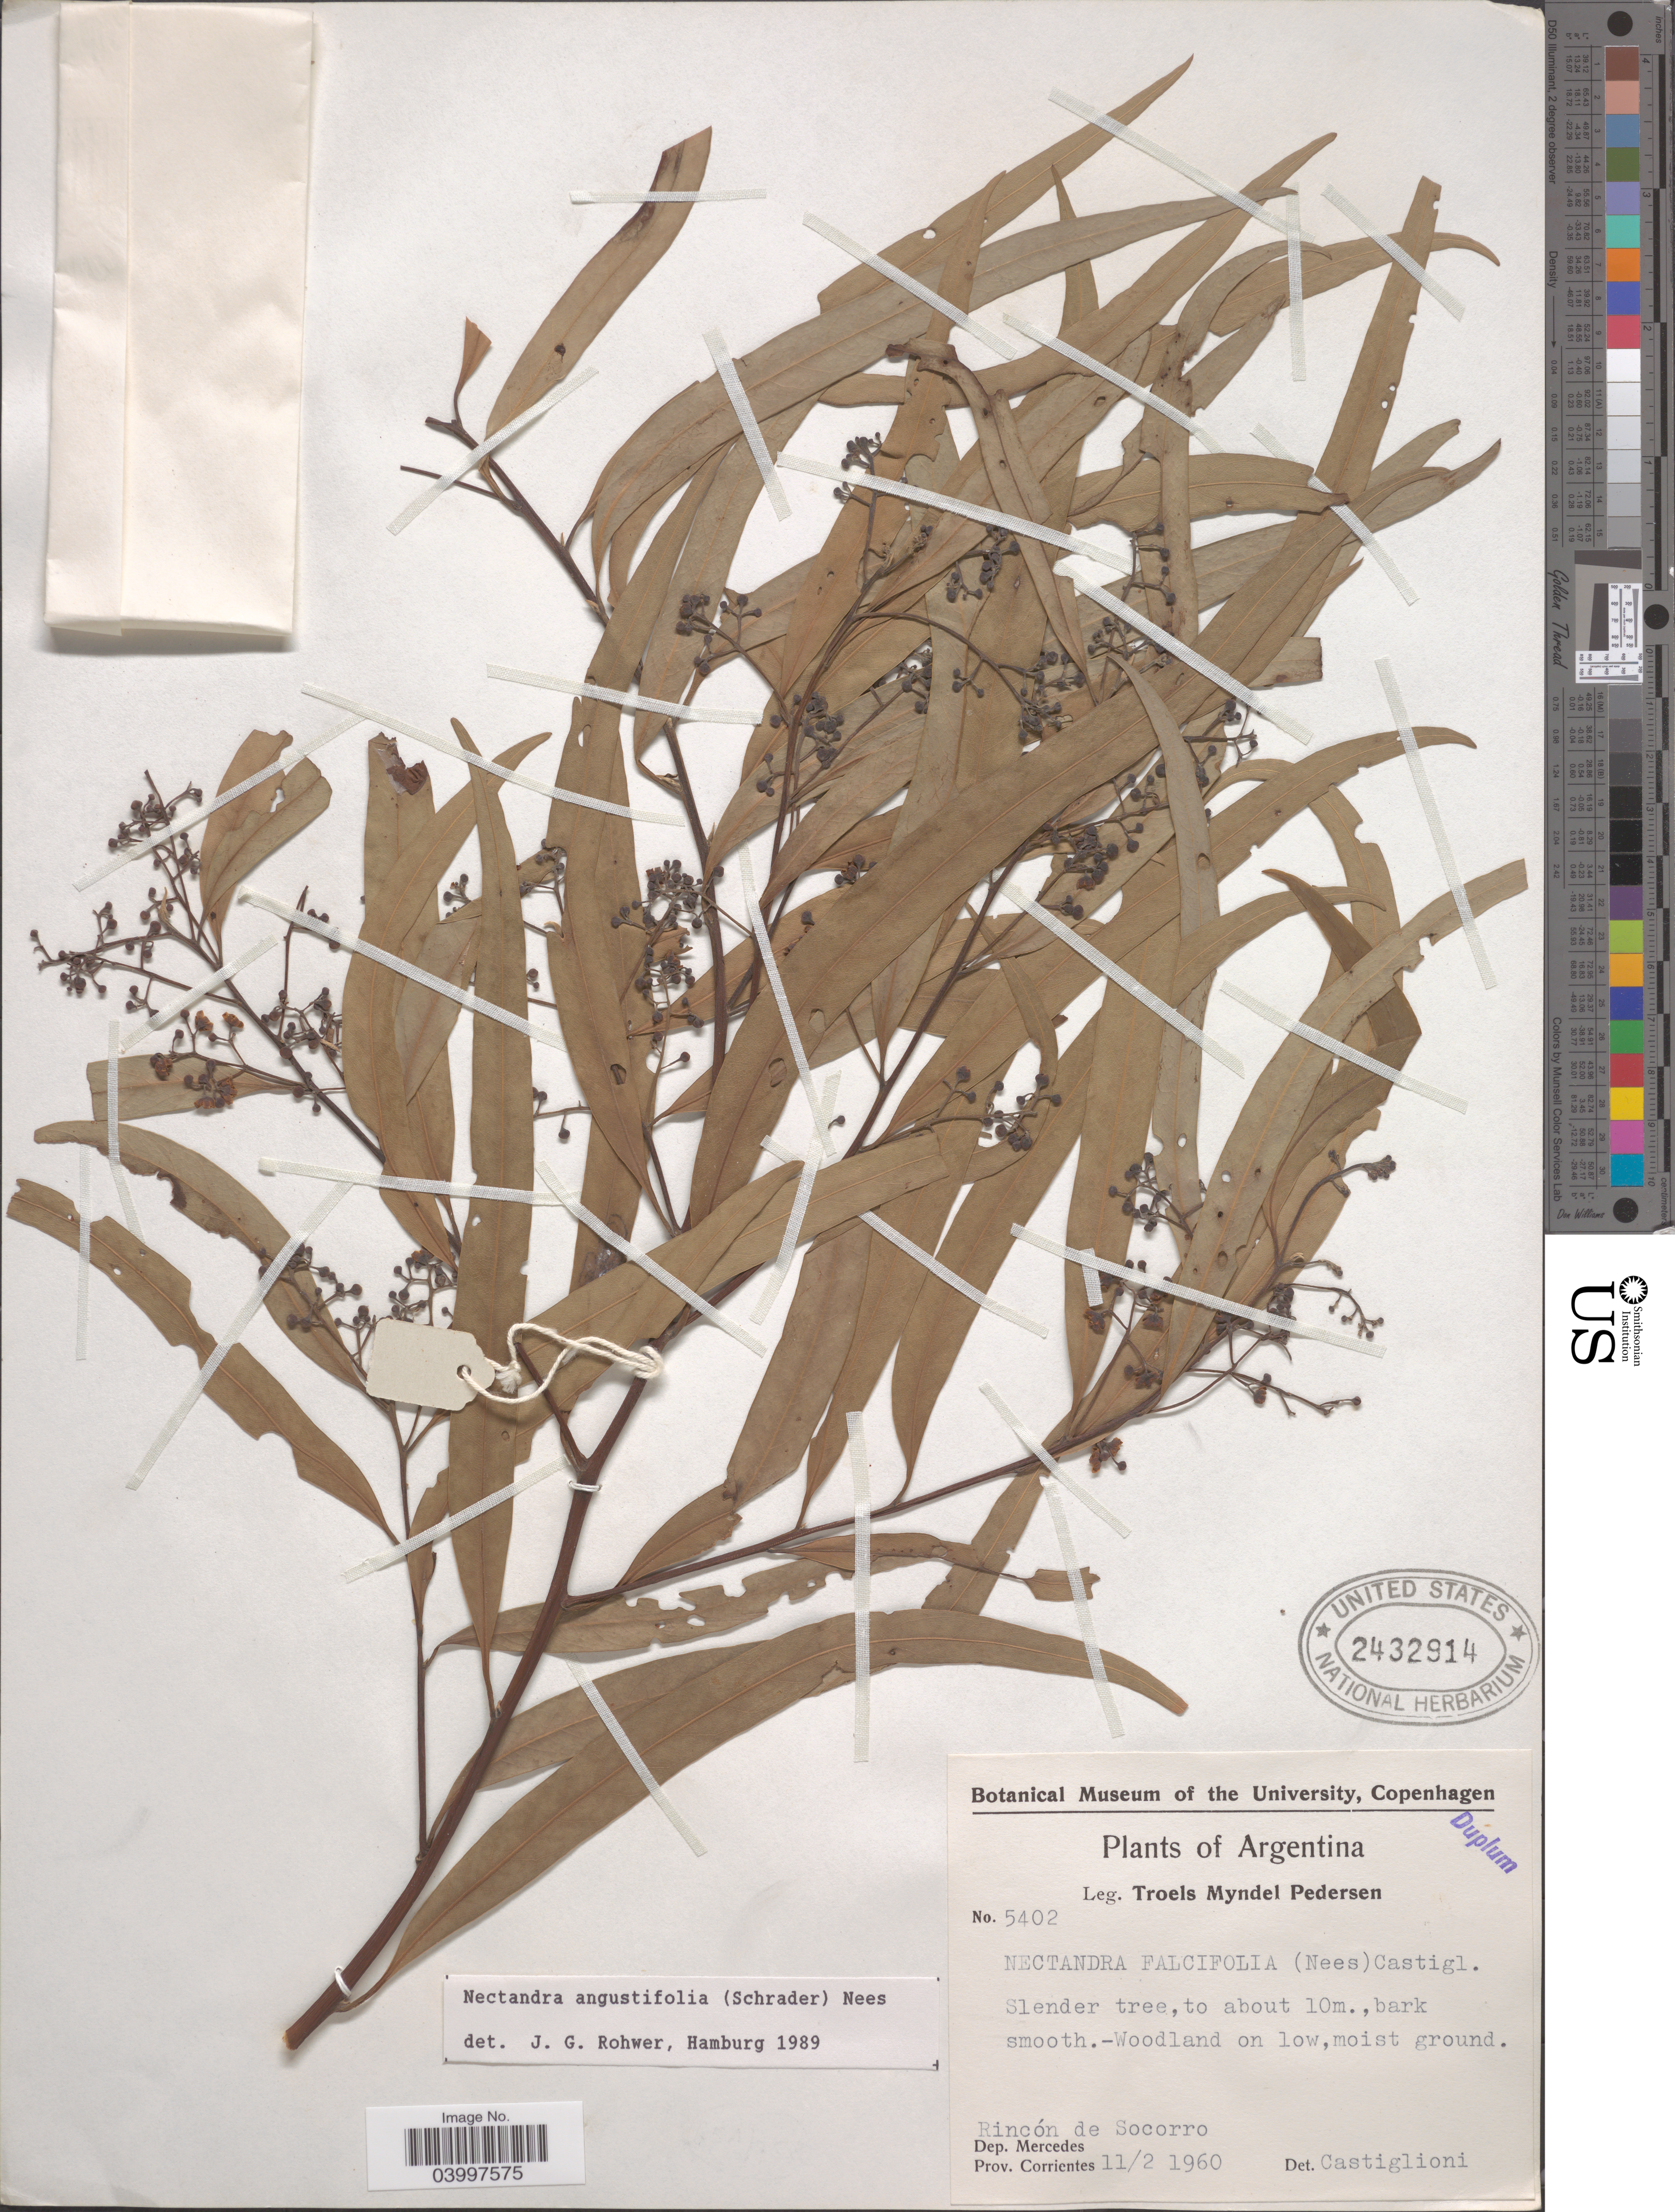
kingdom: Plantae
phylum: Tracheophyta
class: Magnoliopsida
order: Laurales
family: Lauraceae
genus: Nectandra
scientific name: Nectandra angustifolia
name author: (Schrad.) Nees & Mart.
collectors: T. Pederson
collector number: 5402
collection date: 1960-02-11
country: Argentina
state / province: Corrientes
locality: Rincón de Socorro. Dep. Mercedes.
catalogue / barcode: US 2432914